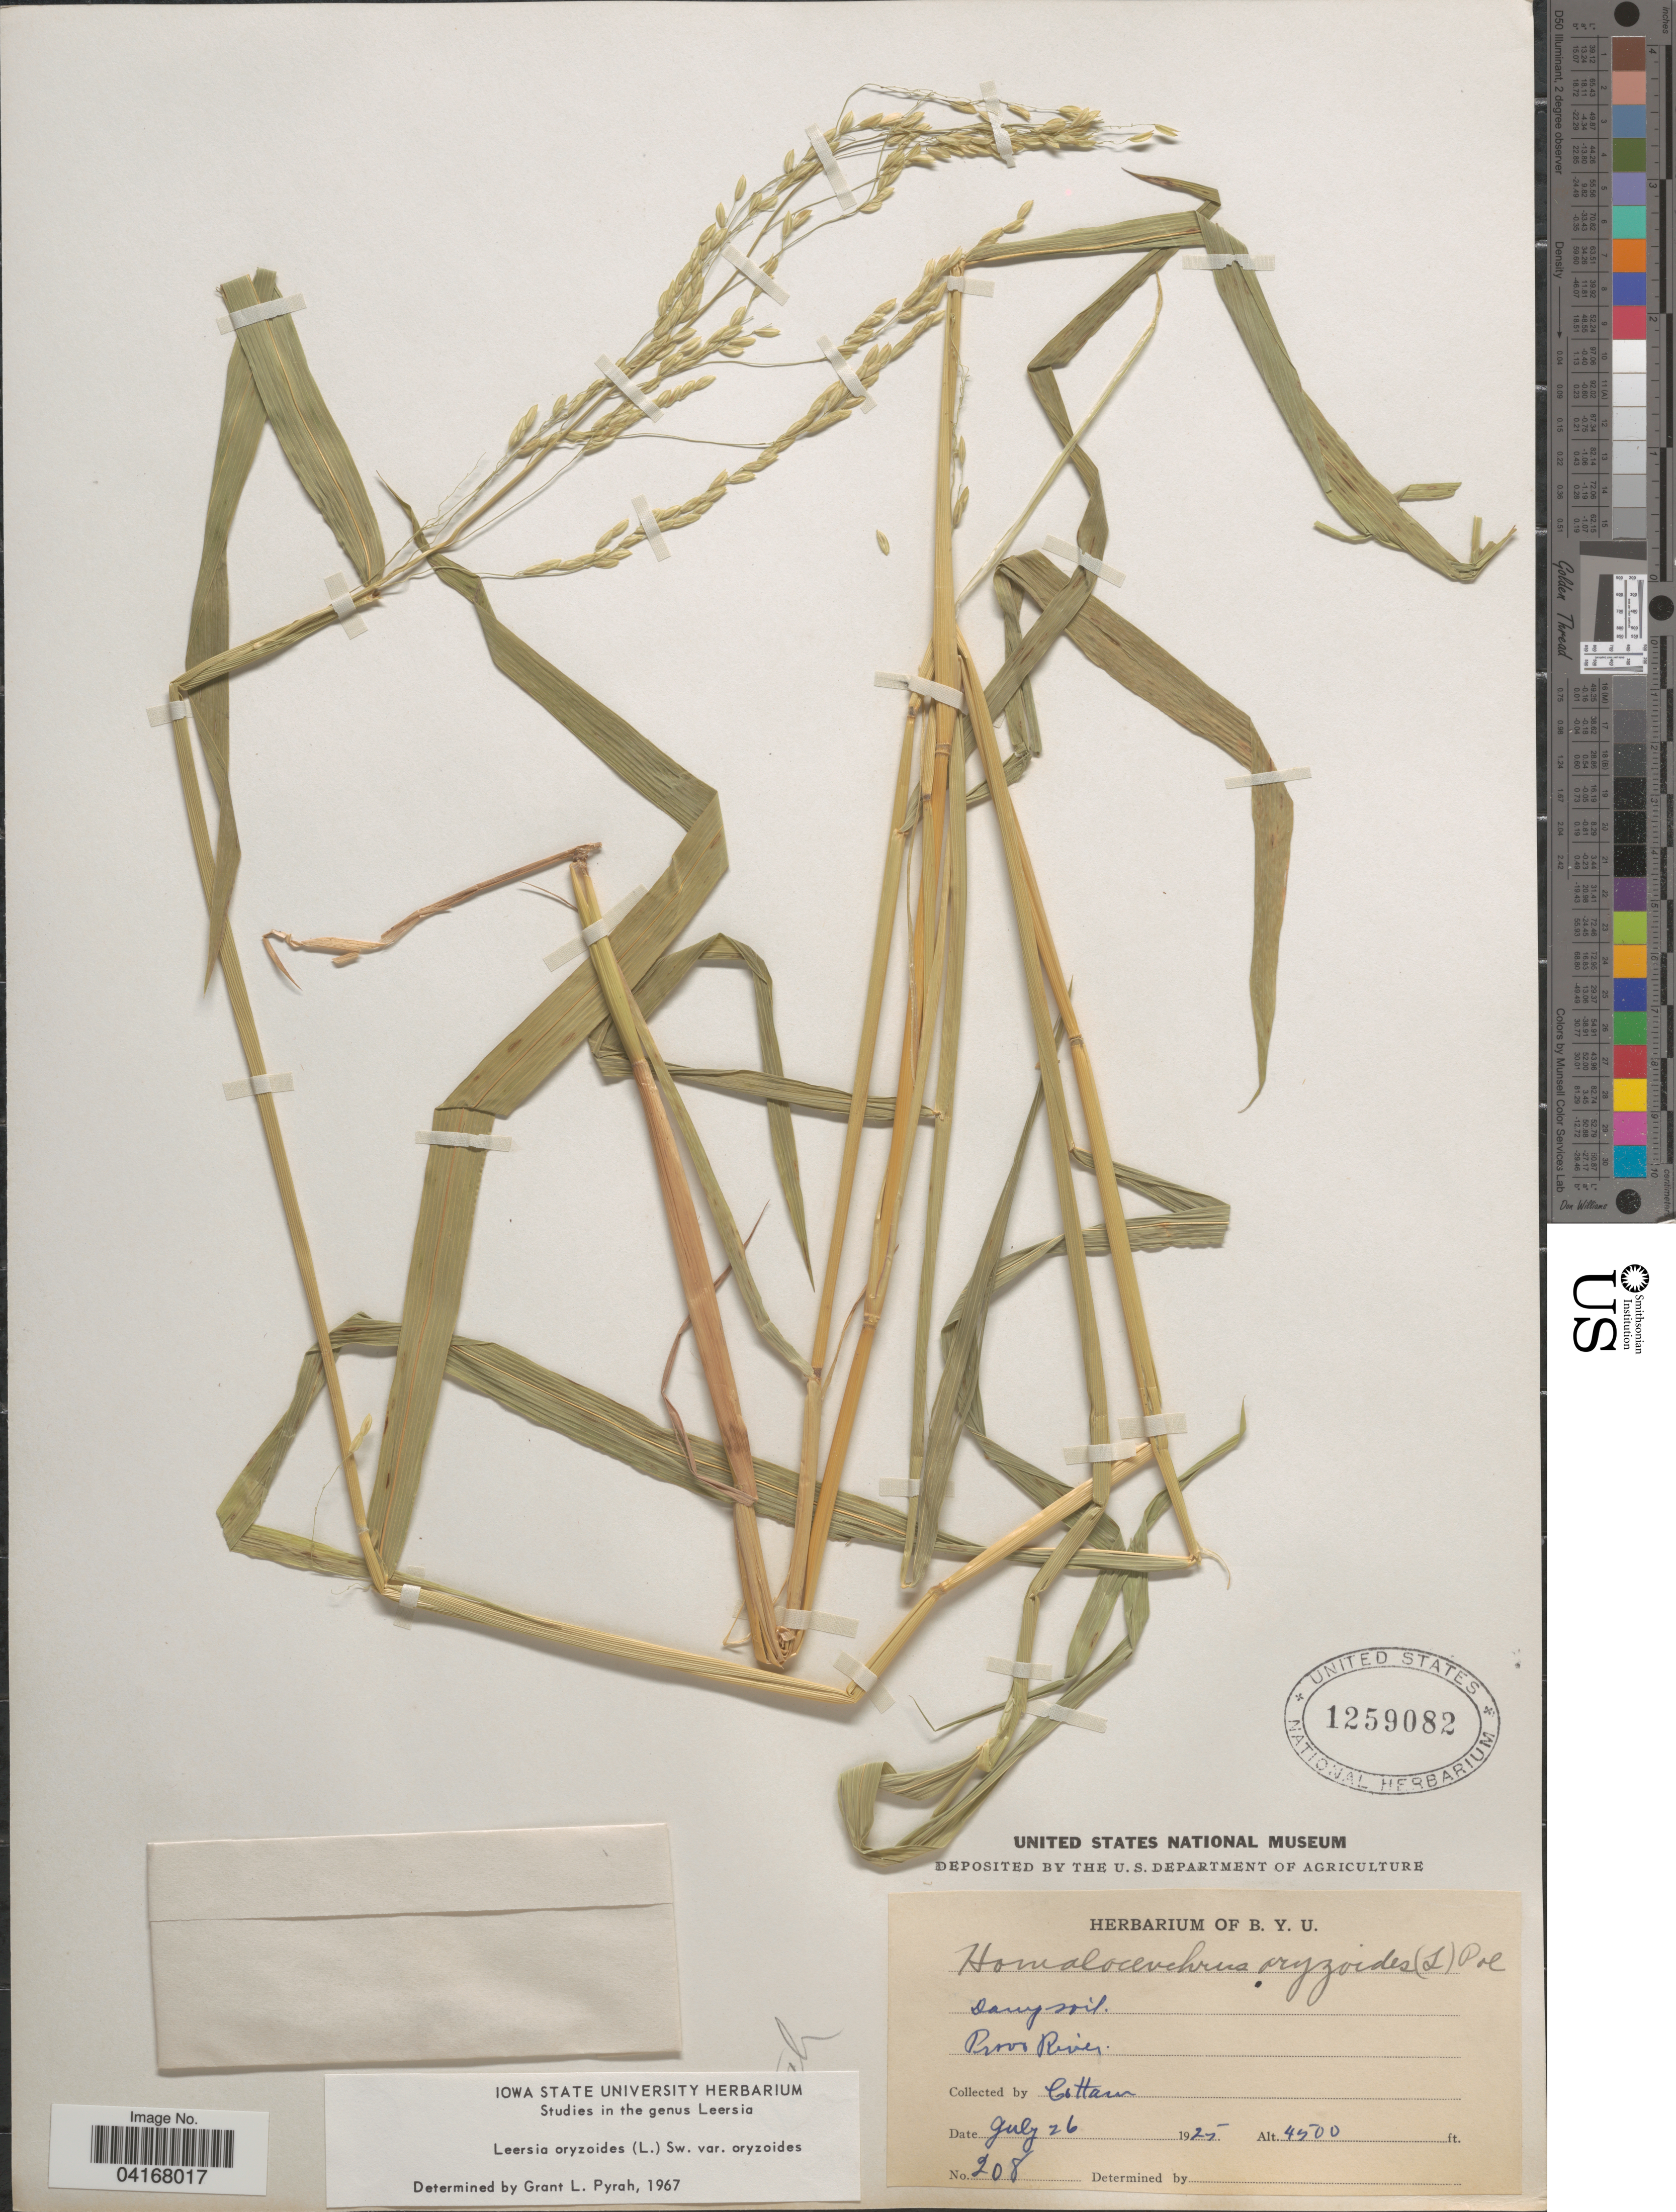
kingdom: Plantae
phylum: Tracheophyta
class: Liliopsida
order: Poales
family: Poaceae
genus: Leersia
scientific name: Leersia oryzoides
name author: (L.) Sw.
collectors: Cottam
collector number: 208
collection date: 1925-07-26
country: United States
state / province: Utah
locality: Provo River.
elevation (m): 1372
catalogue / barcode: US 1259082